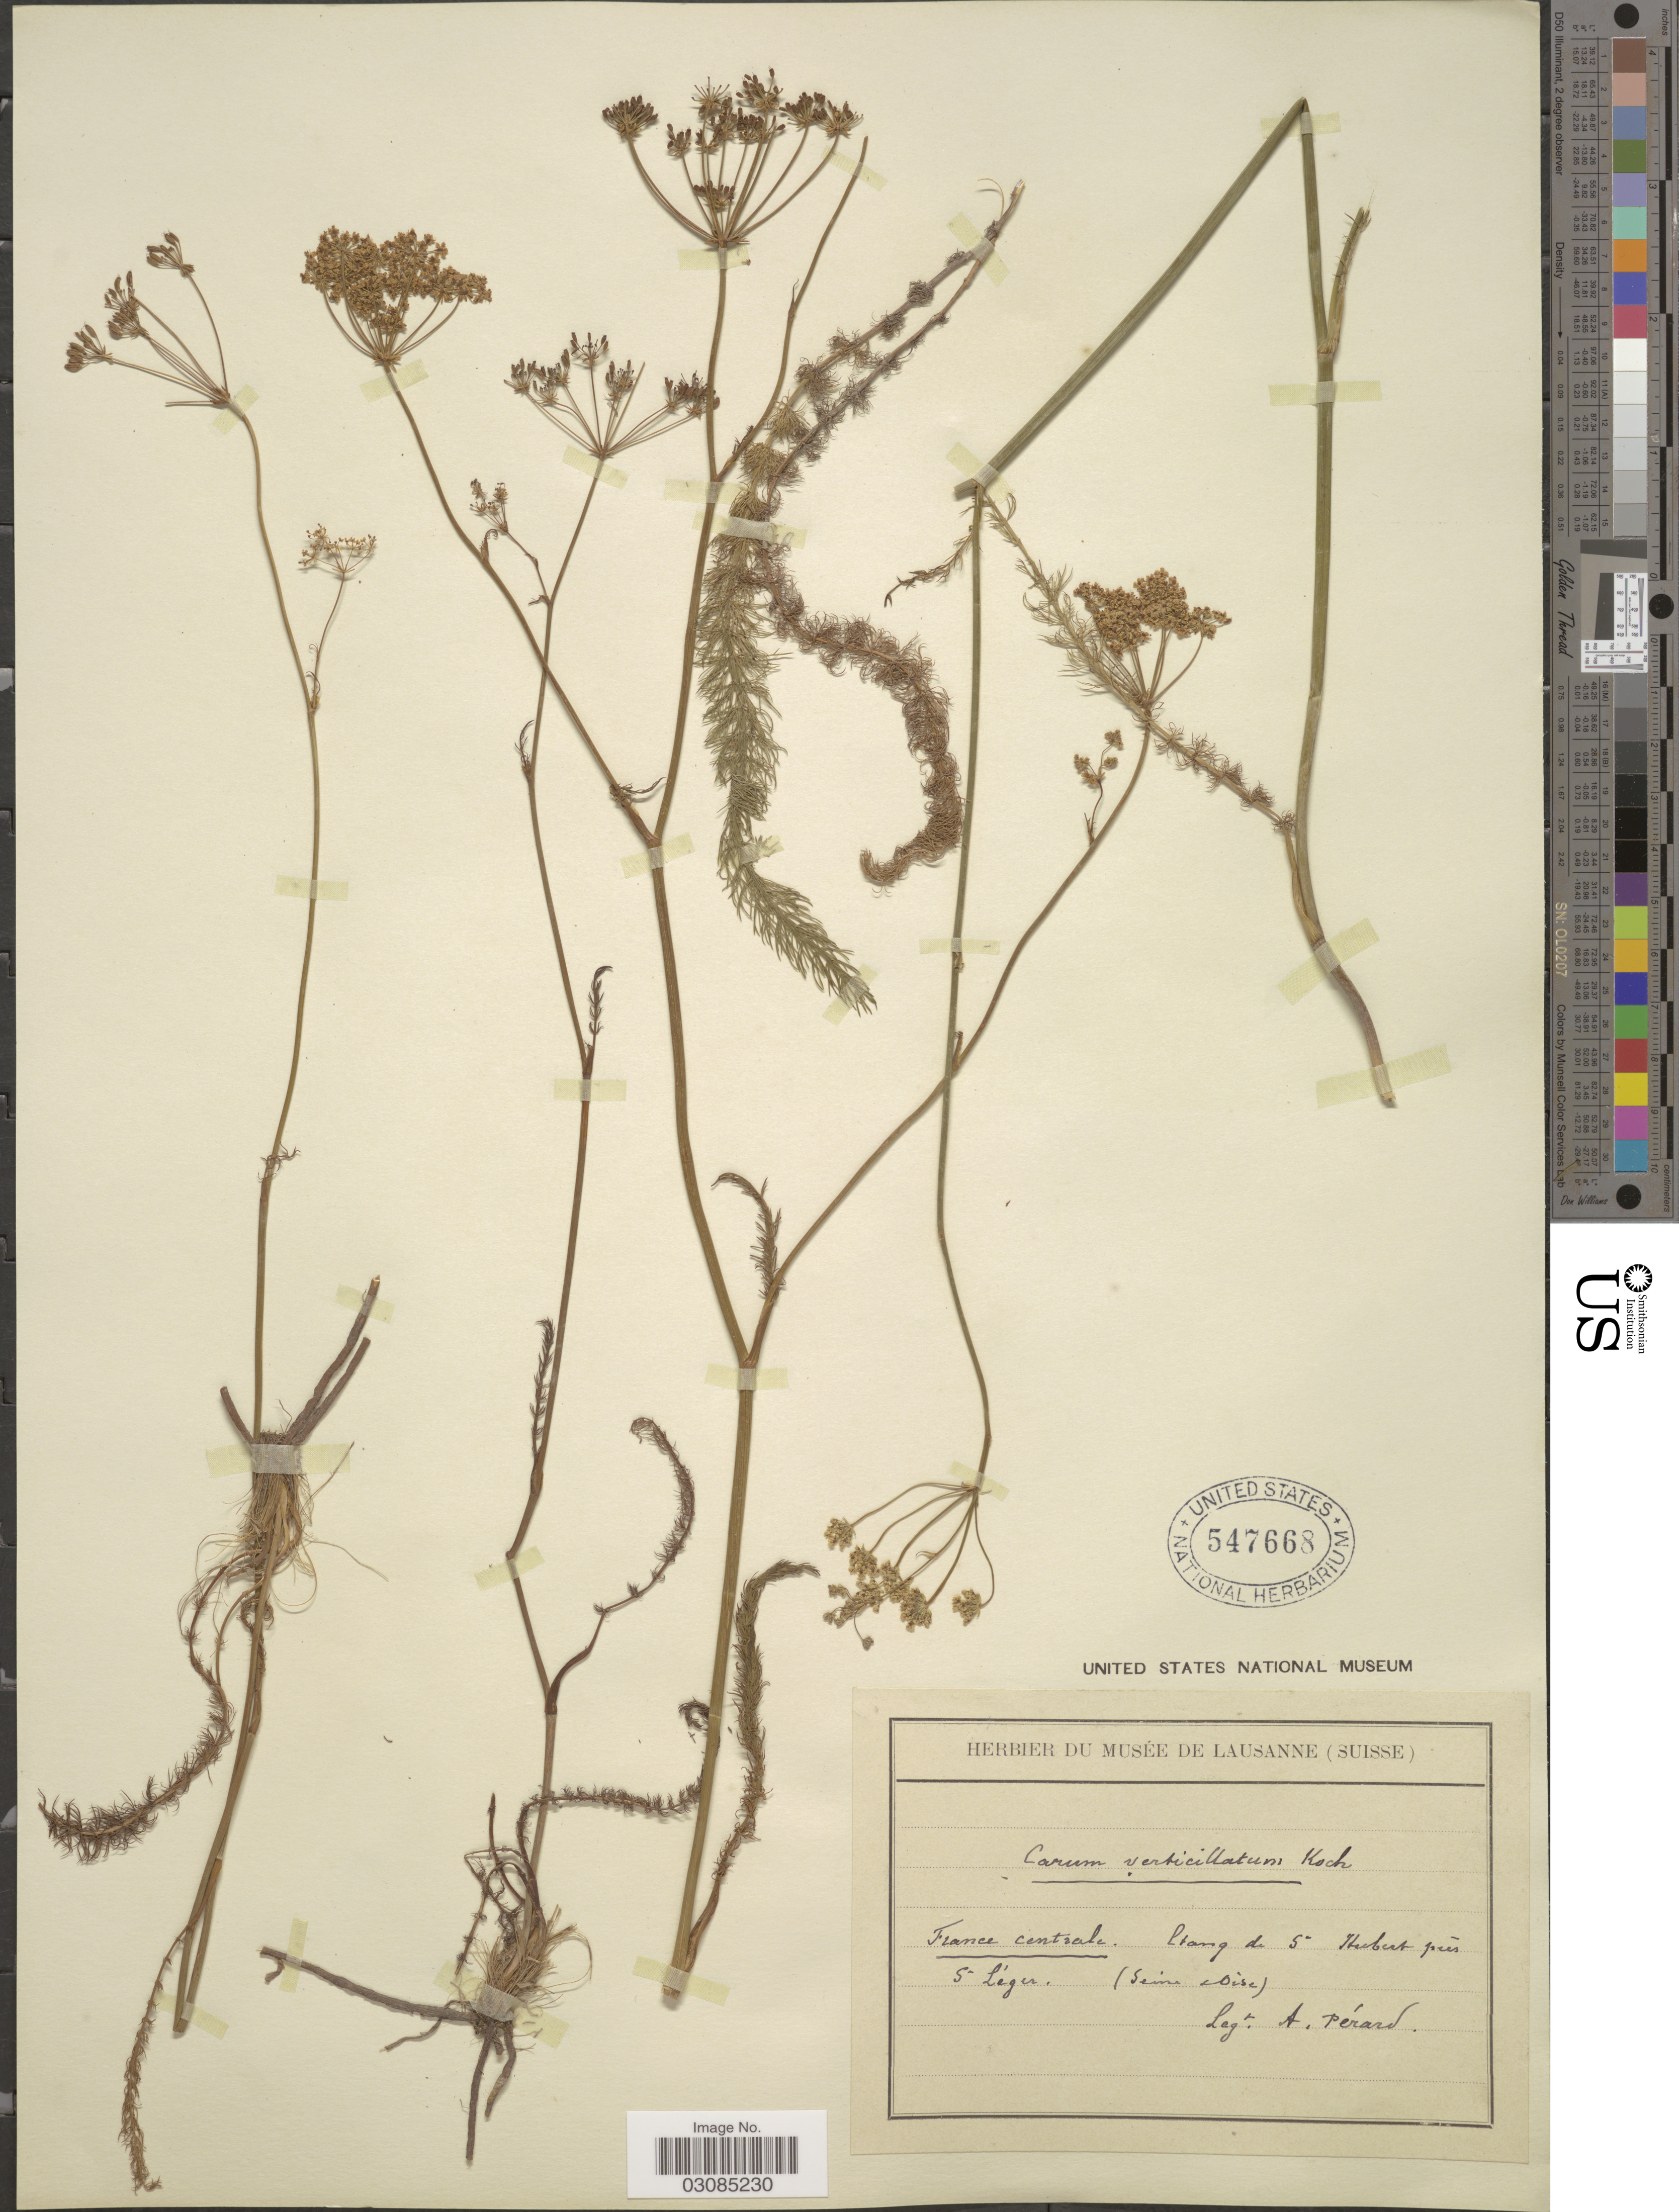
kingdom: Plantae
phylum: Tracheophyta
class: Magnoliopsida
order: Apiales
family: Apiaceae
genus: Carum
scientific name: Carum verticillatum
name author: (L.) W.D.J. Koch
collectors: A. Perard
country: France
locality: France centrale. l'tang de S'Herbert prés S'Léger (Seme e Dise). [interpreted]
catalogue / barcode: US 547668